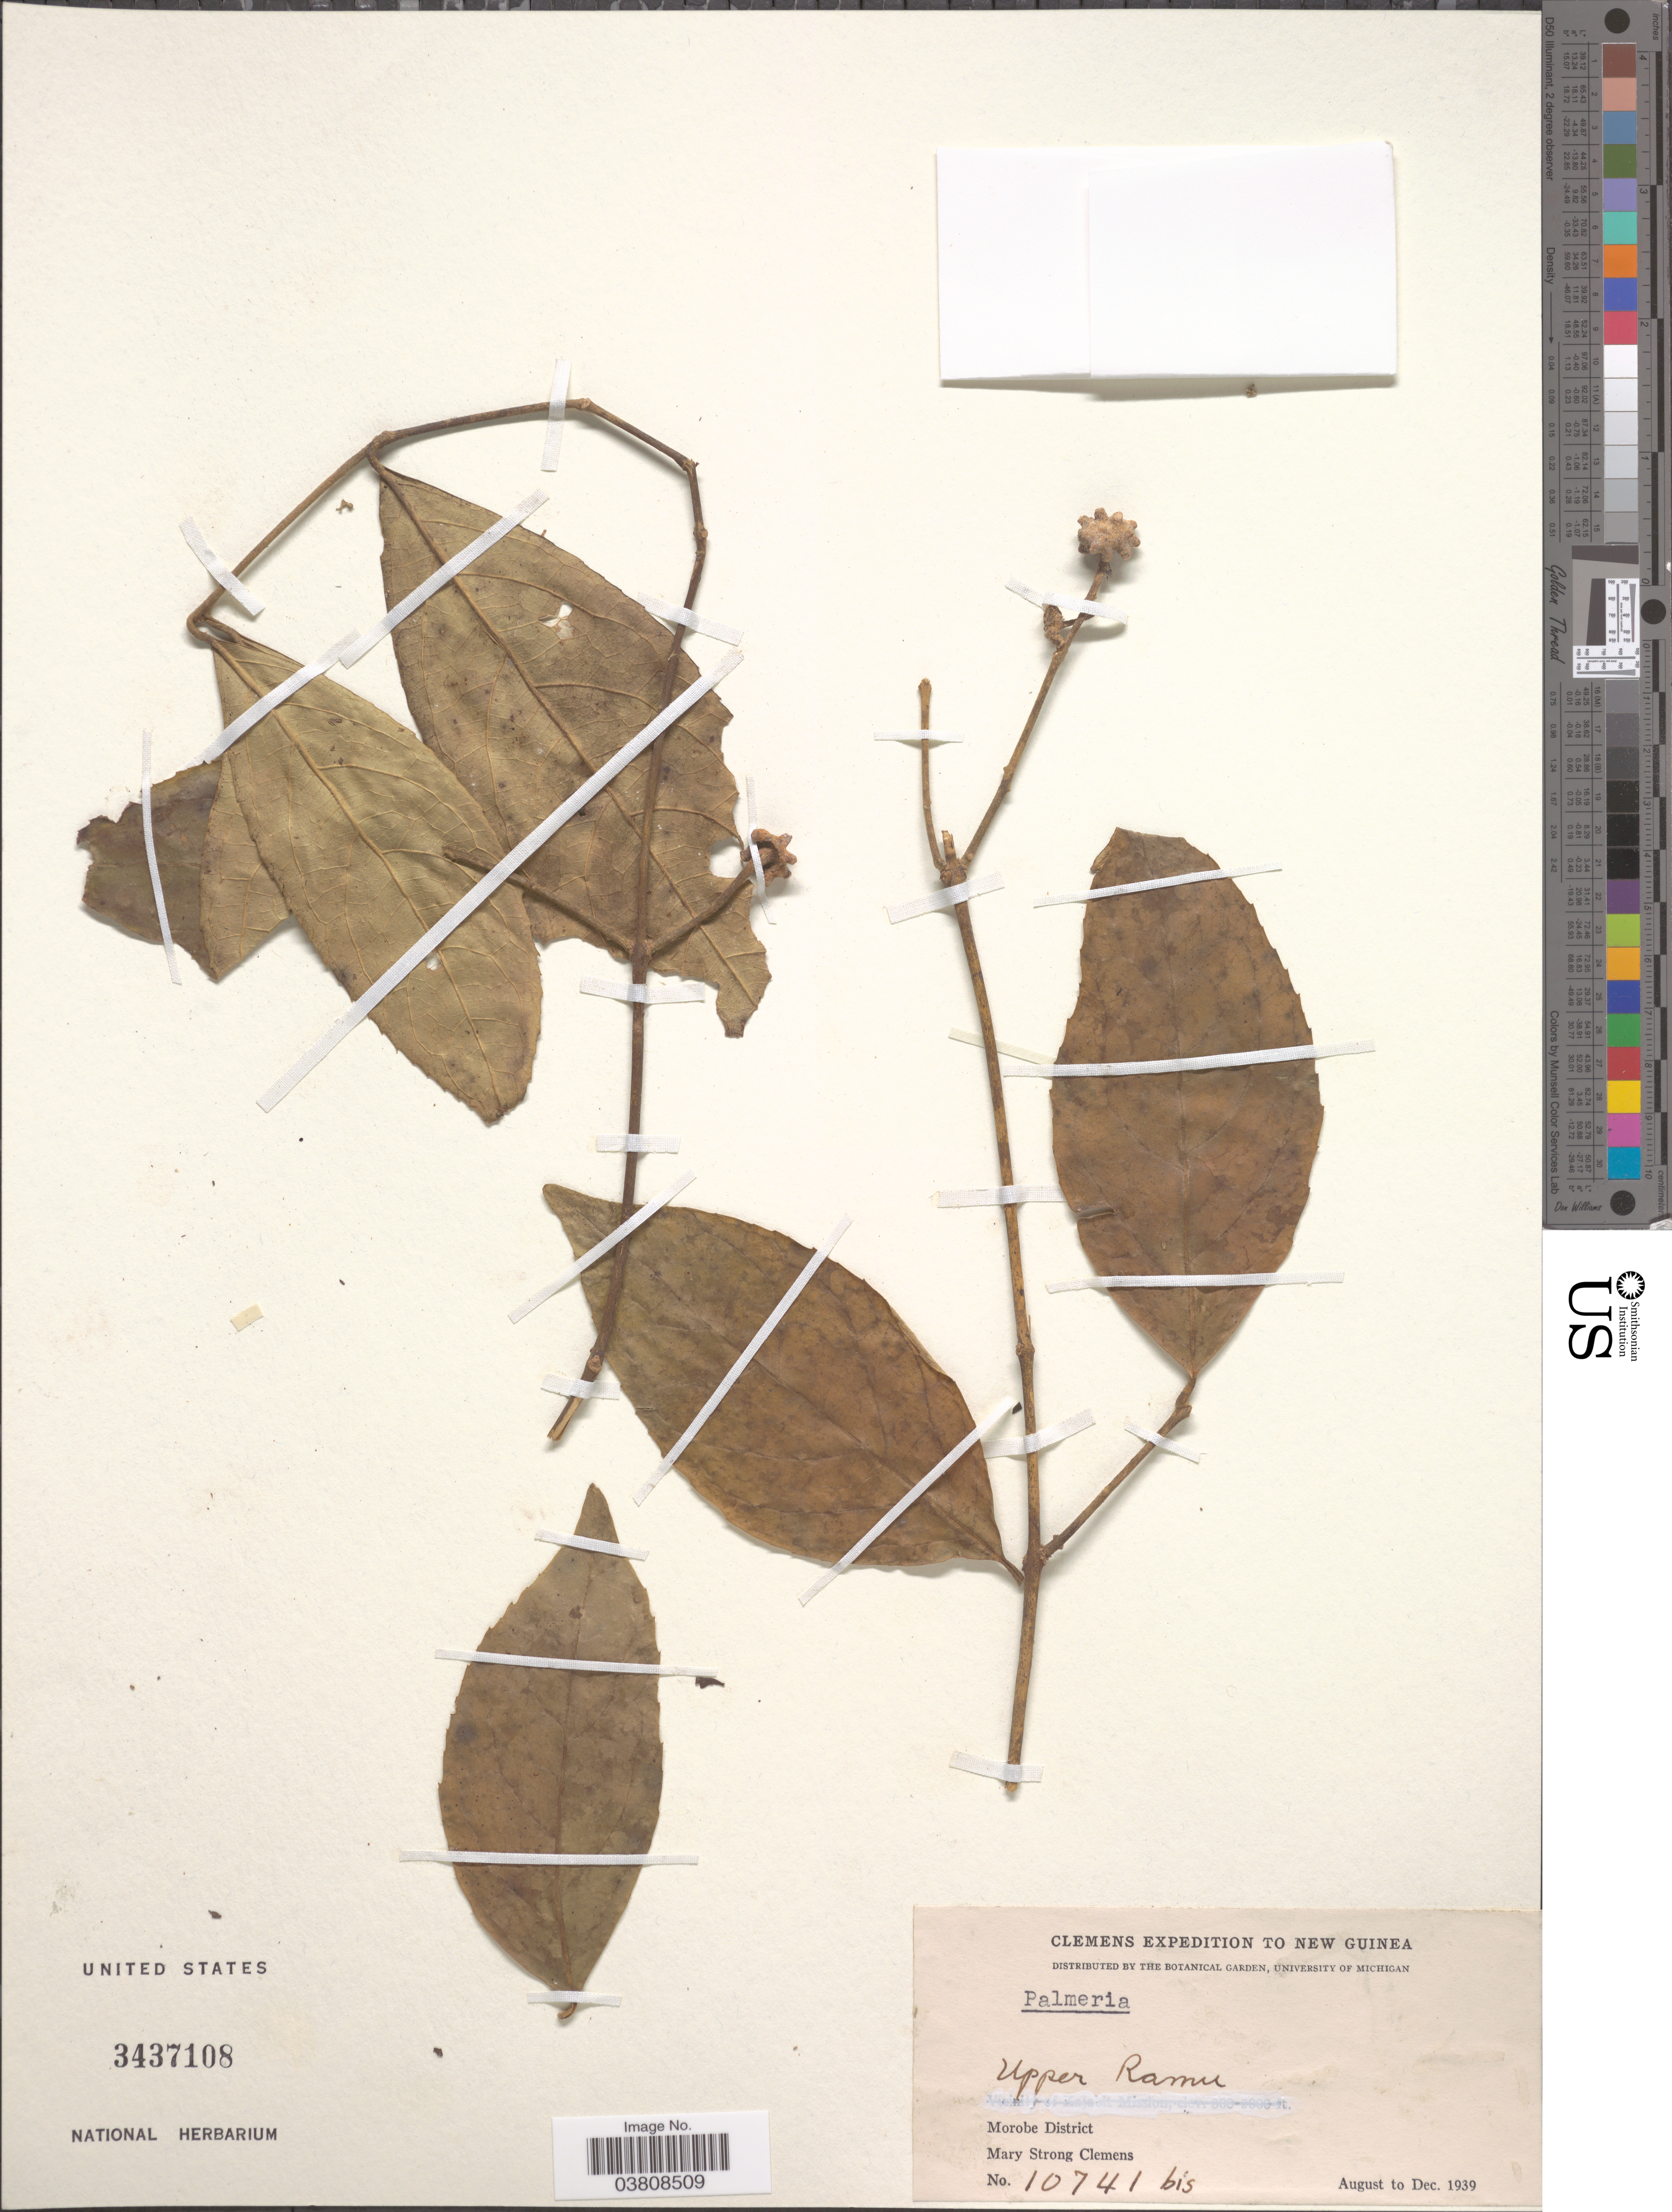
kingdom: Plantae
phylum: Tracheophyta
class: Magnoliopsida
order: Laurales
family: Monimiaceae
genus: Palmeria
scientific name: Palmeria sp.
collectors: M. S. Clemens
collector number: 10741bis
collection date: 1939-08/1939-12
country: Papua New Guinea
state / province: Morobe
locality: New Guinea. Upper Ramu, Morobe District.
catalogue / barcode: US 3437108